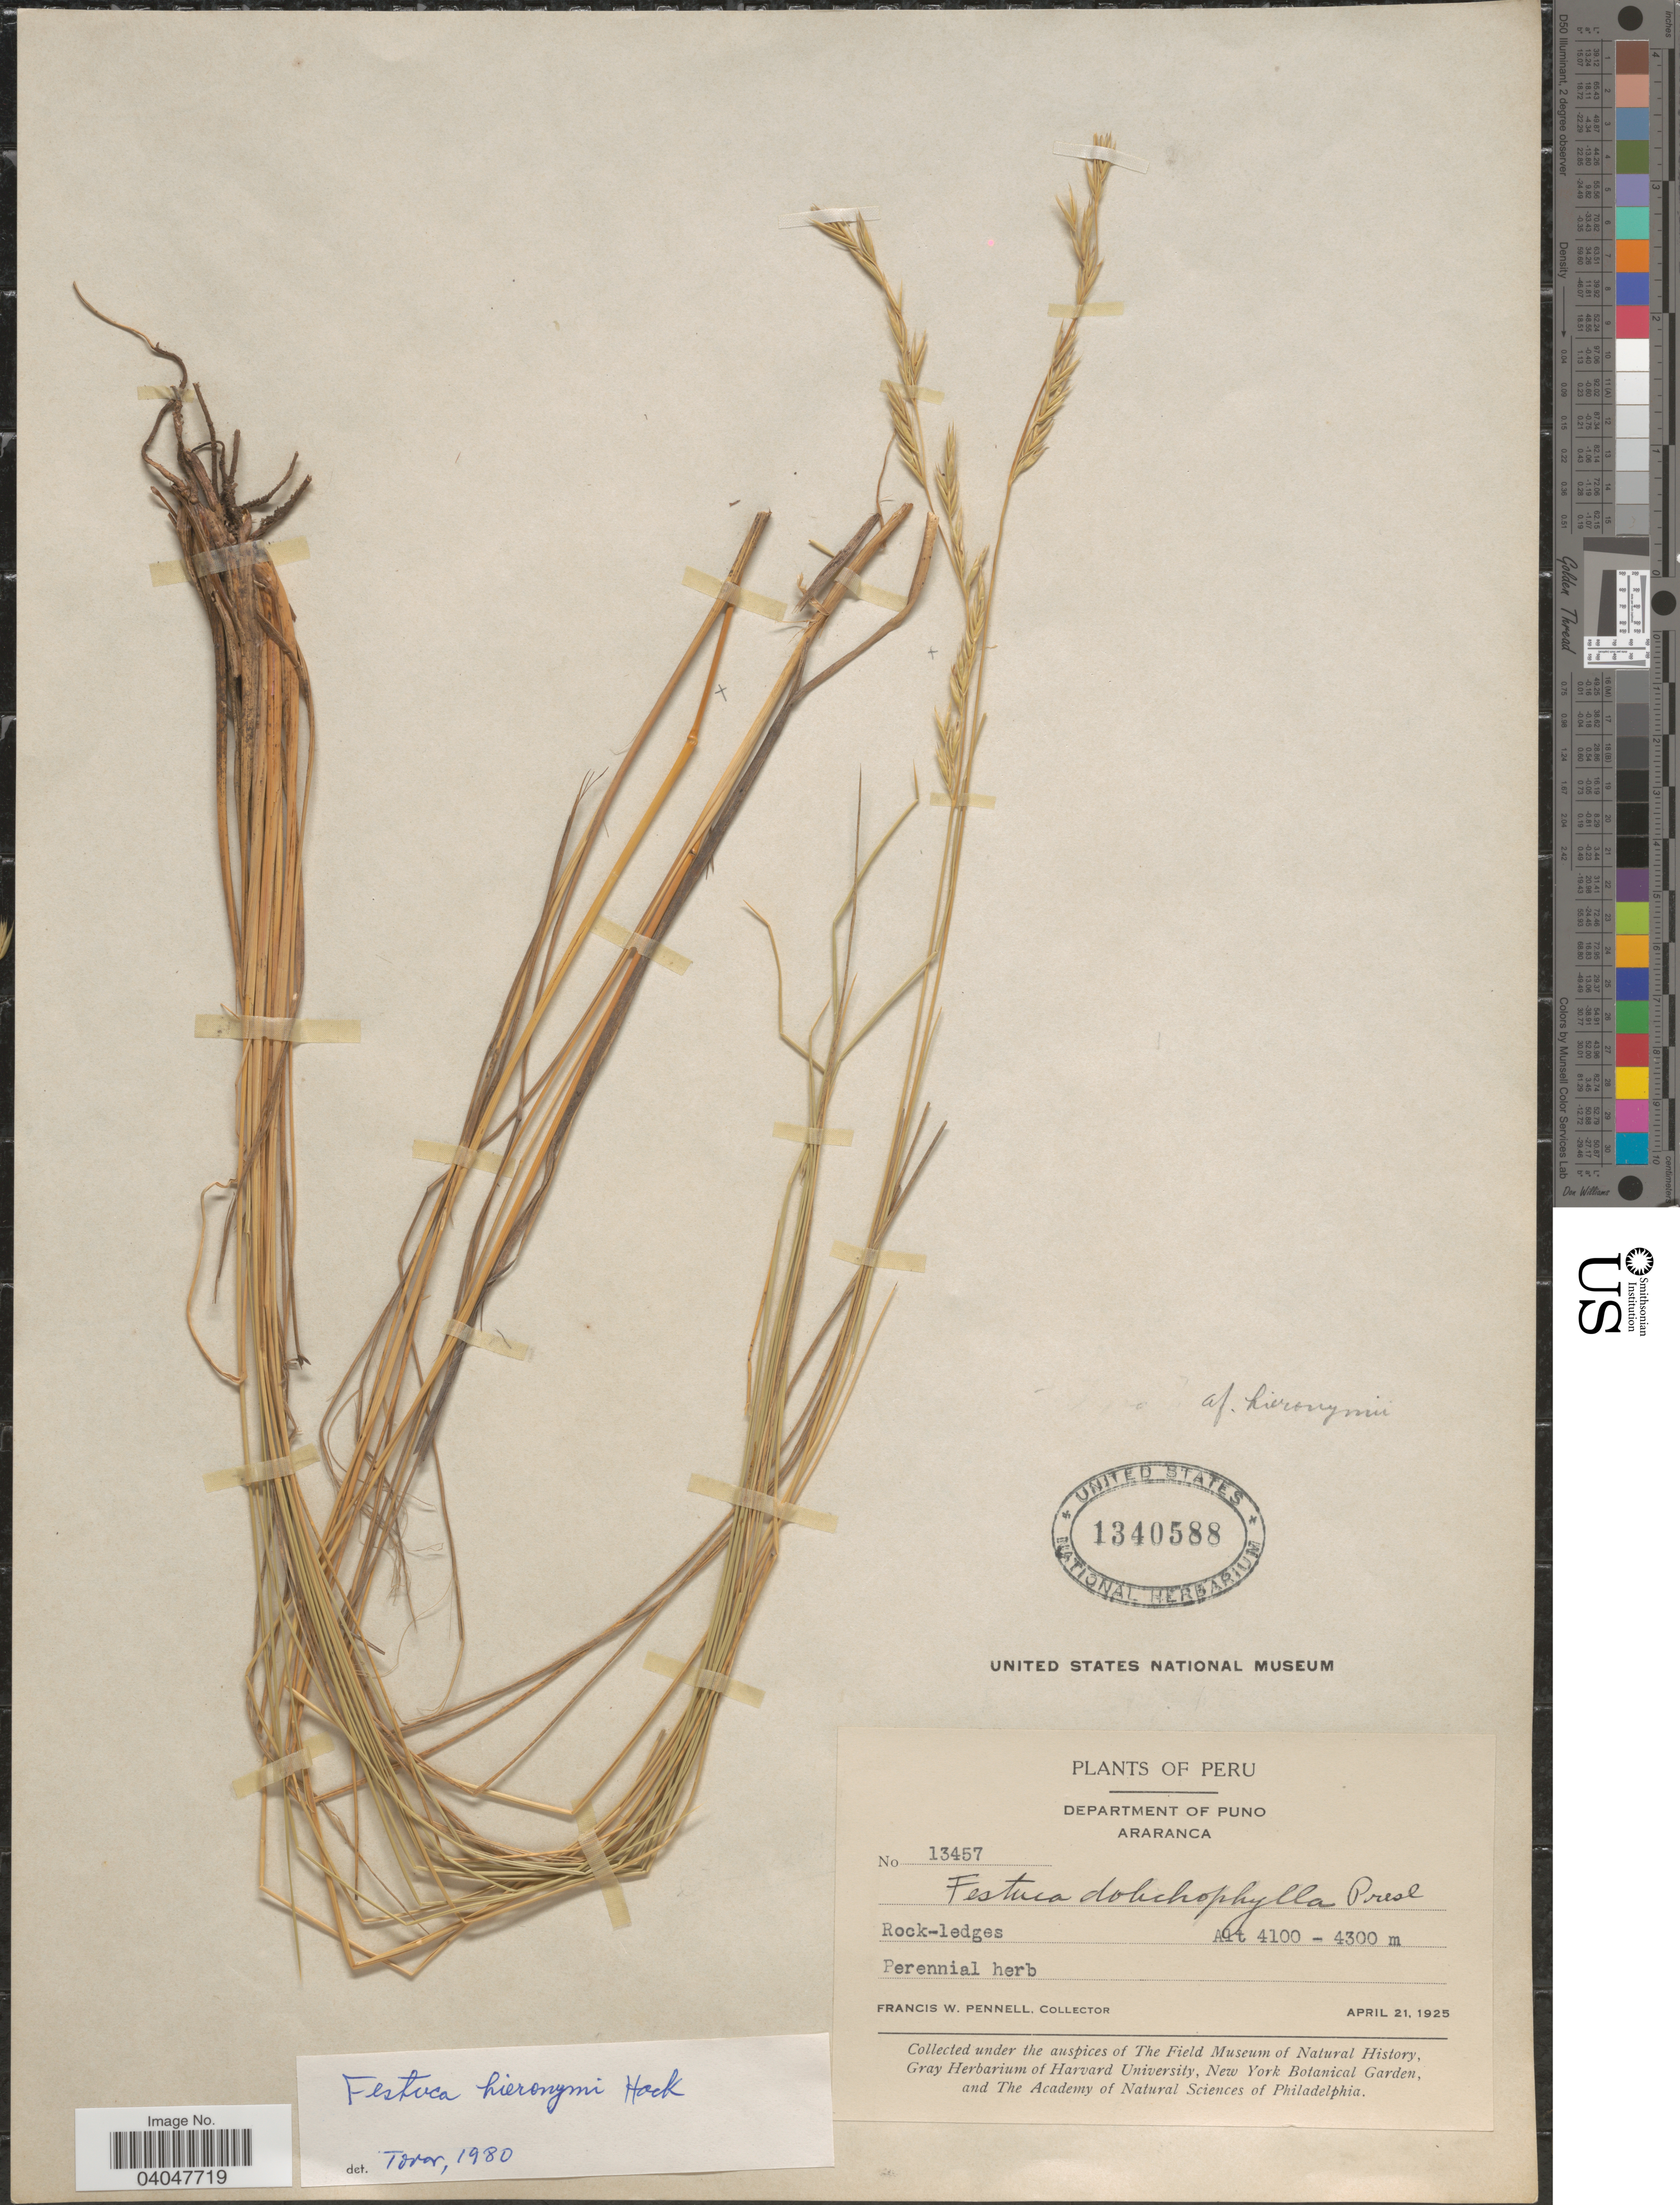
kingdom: Plantae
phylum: Tracheophyta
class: Liliopsida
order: Poales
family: Poaceae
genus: Festuca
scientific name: Festuca hieronymi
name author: Hack.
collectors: F. W. Pennell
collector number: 13457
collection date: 1925-04-21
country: Peru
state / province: Puno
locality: Department of Puno. Araranca.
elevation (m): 4100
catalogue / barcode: US 1340588